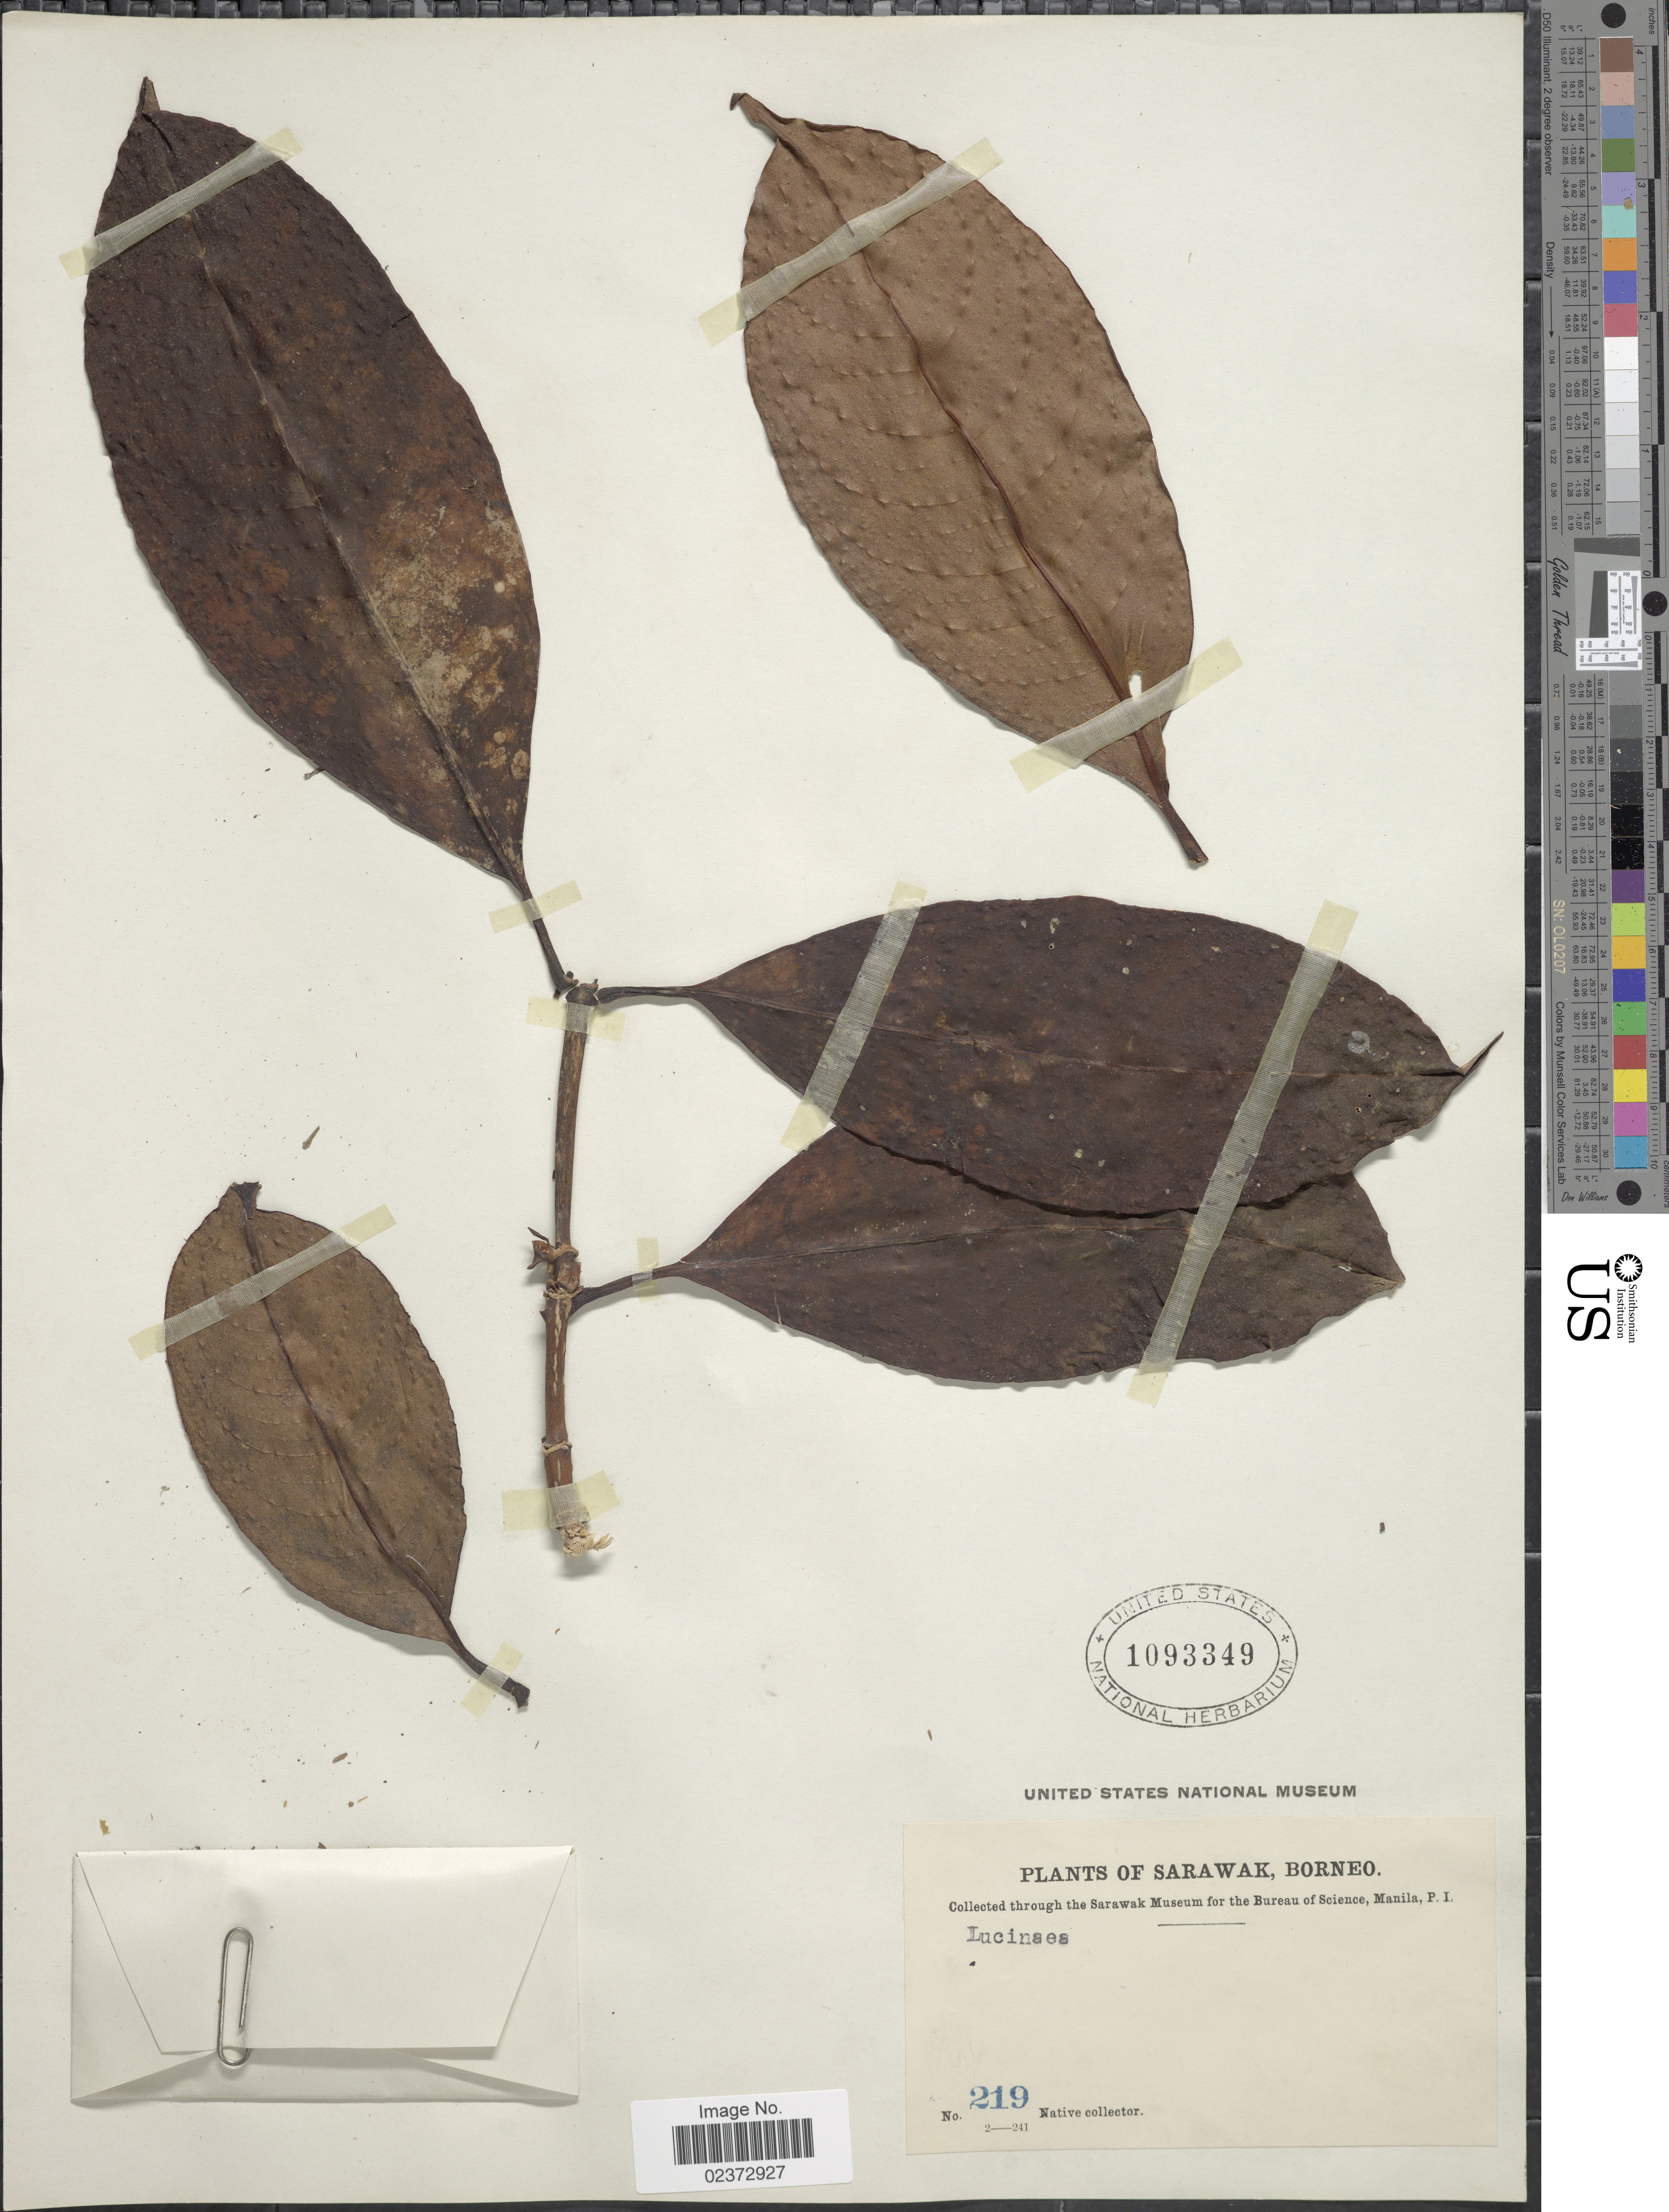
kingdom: Plantae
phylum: Tracheophyta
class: Magnoliopsida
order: Gentianales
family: Rubiaceae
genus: Schradera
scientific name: Schradera sp.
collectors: Native collector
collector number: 219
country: Malaysia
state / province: Sarawak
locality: Borneo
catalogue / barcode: US 1093349